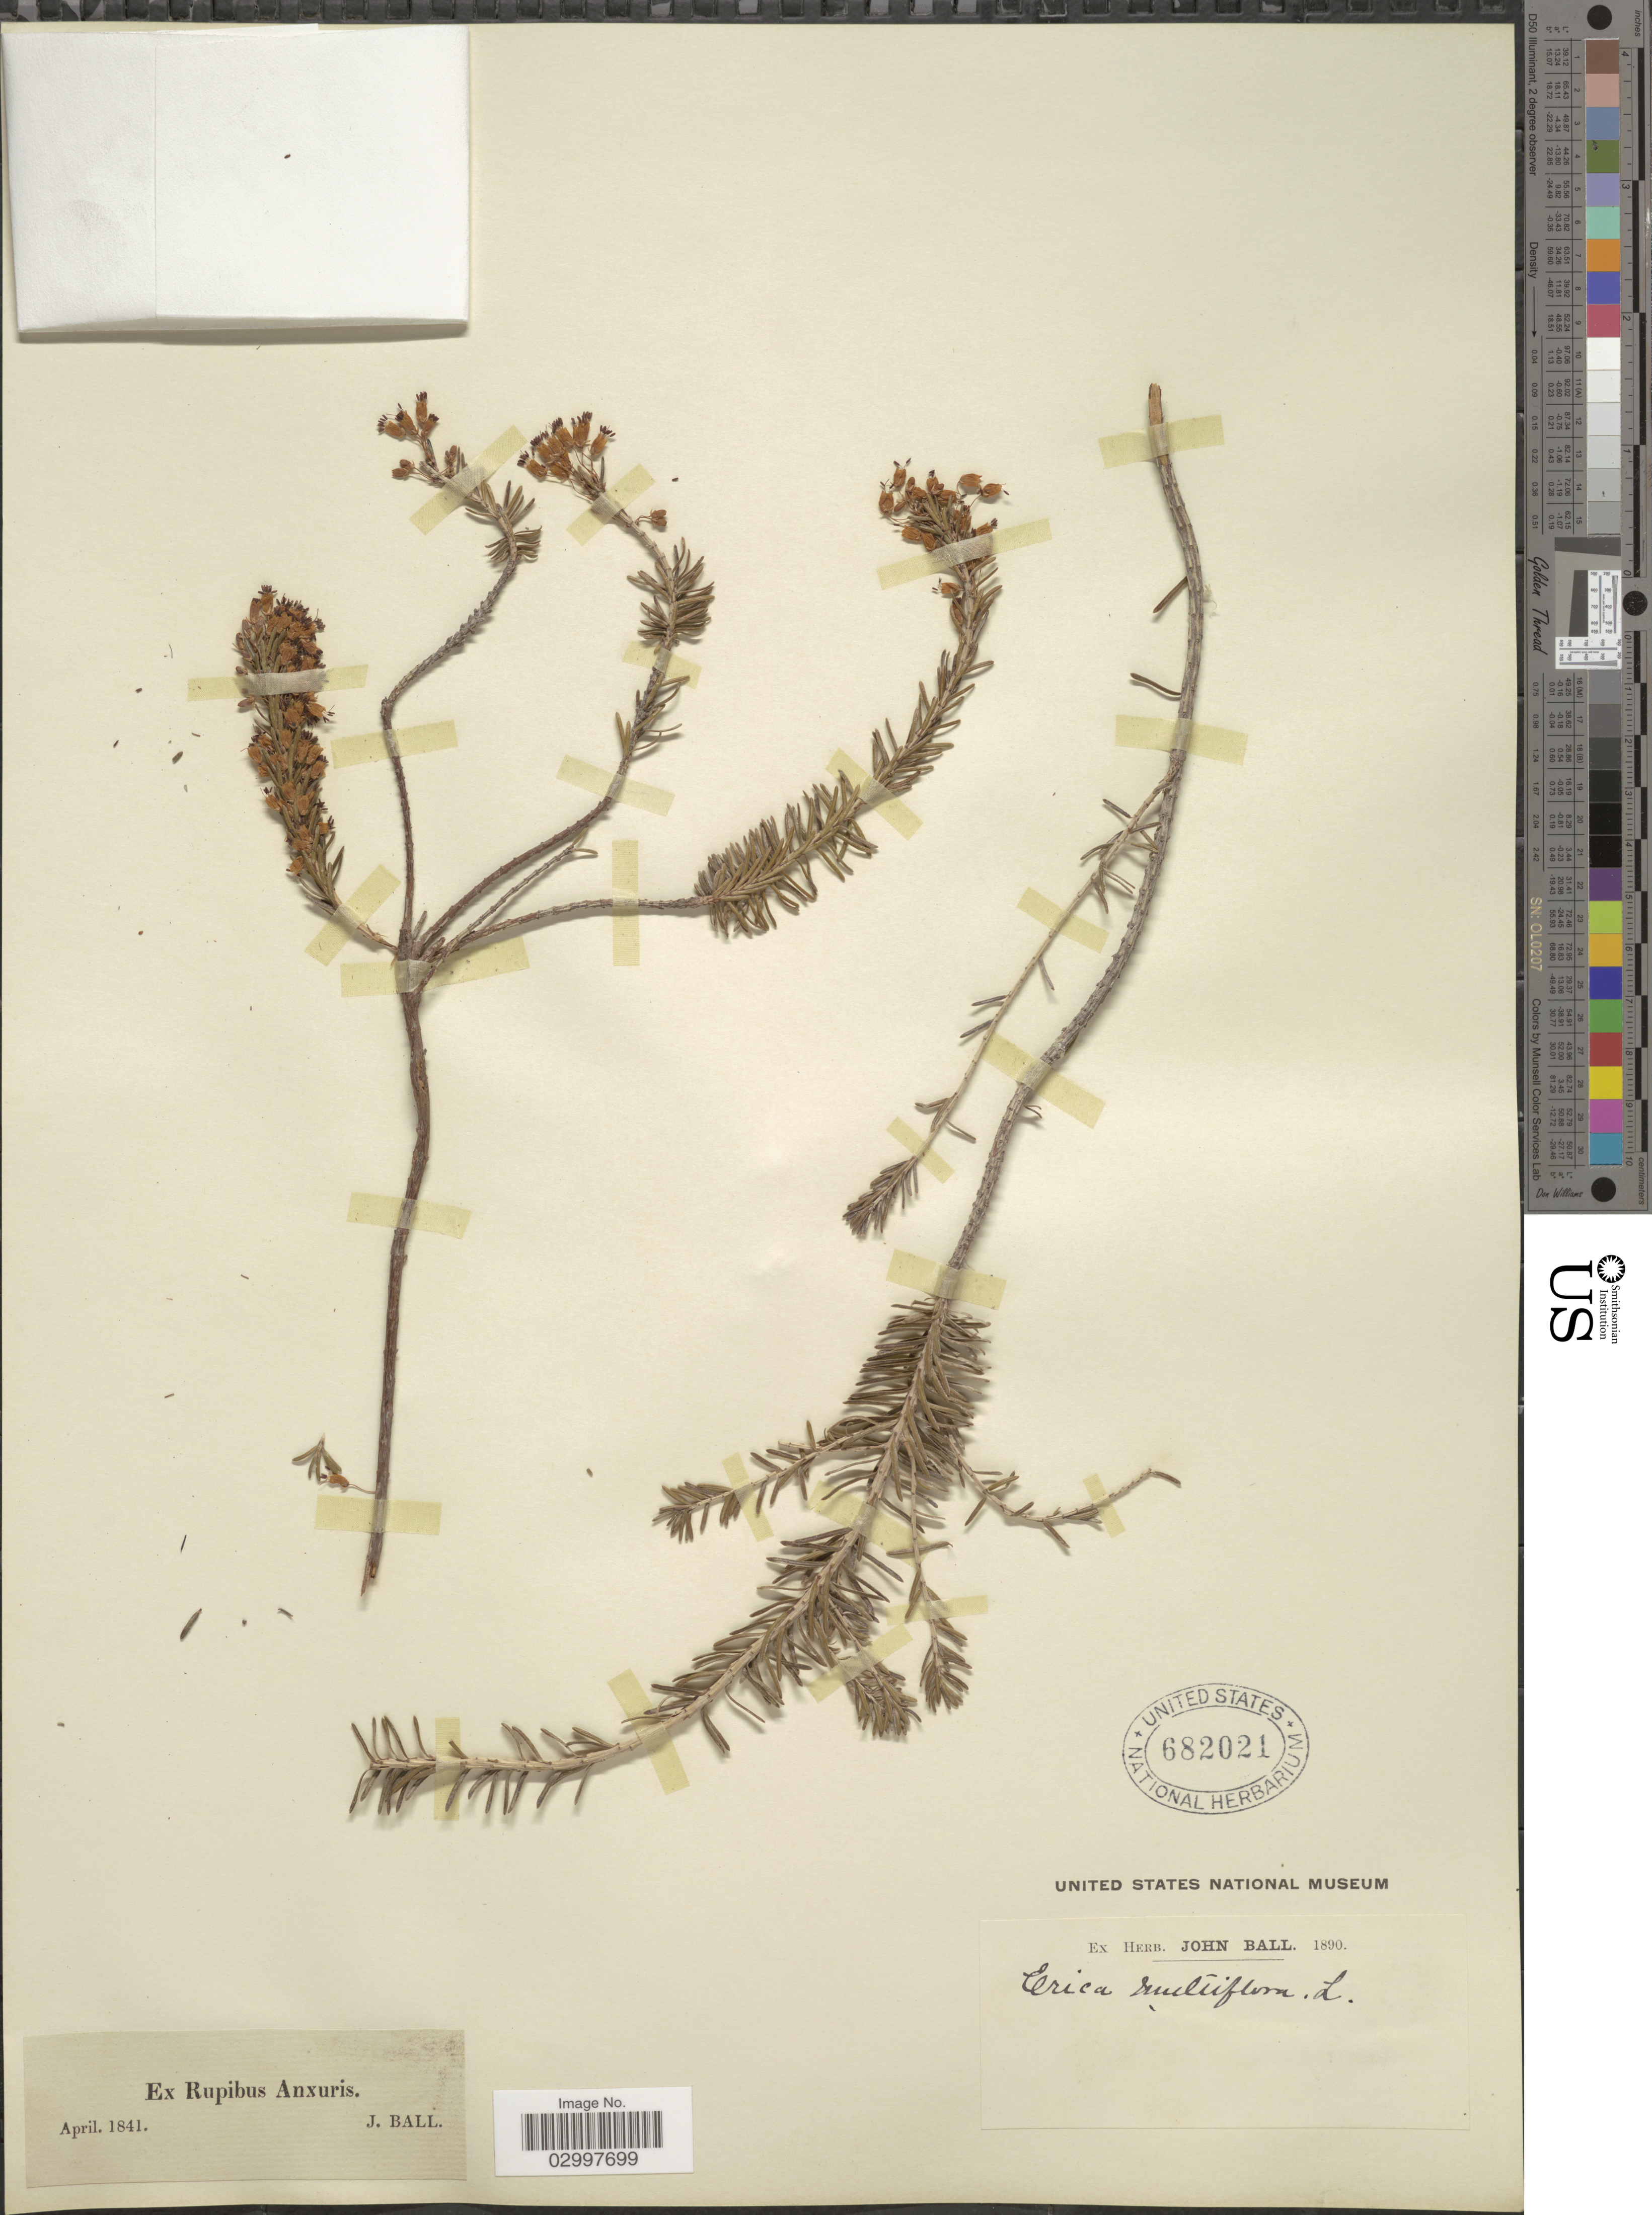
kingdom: Plantae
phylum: Tracheophyta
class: Magnoliopsida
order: Ericales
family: Ericaceae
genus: Erica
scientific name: Erica multiflora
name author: L.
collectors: J. Ball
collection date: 1841-04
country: Italy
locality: Ex Rupibus Anxuris.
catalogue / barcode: US 682021